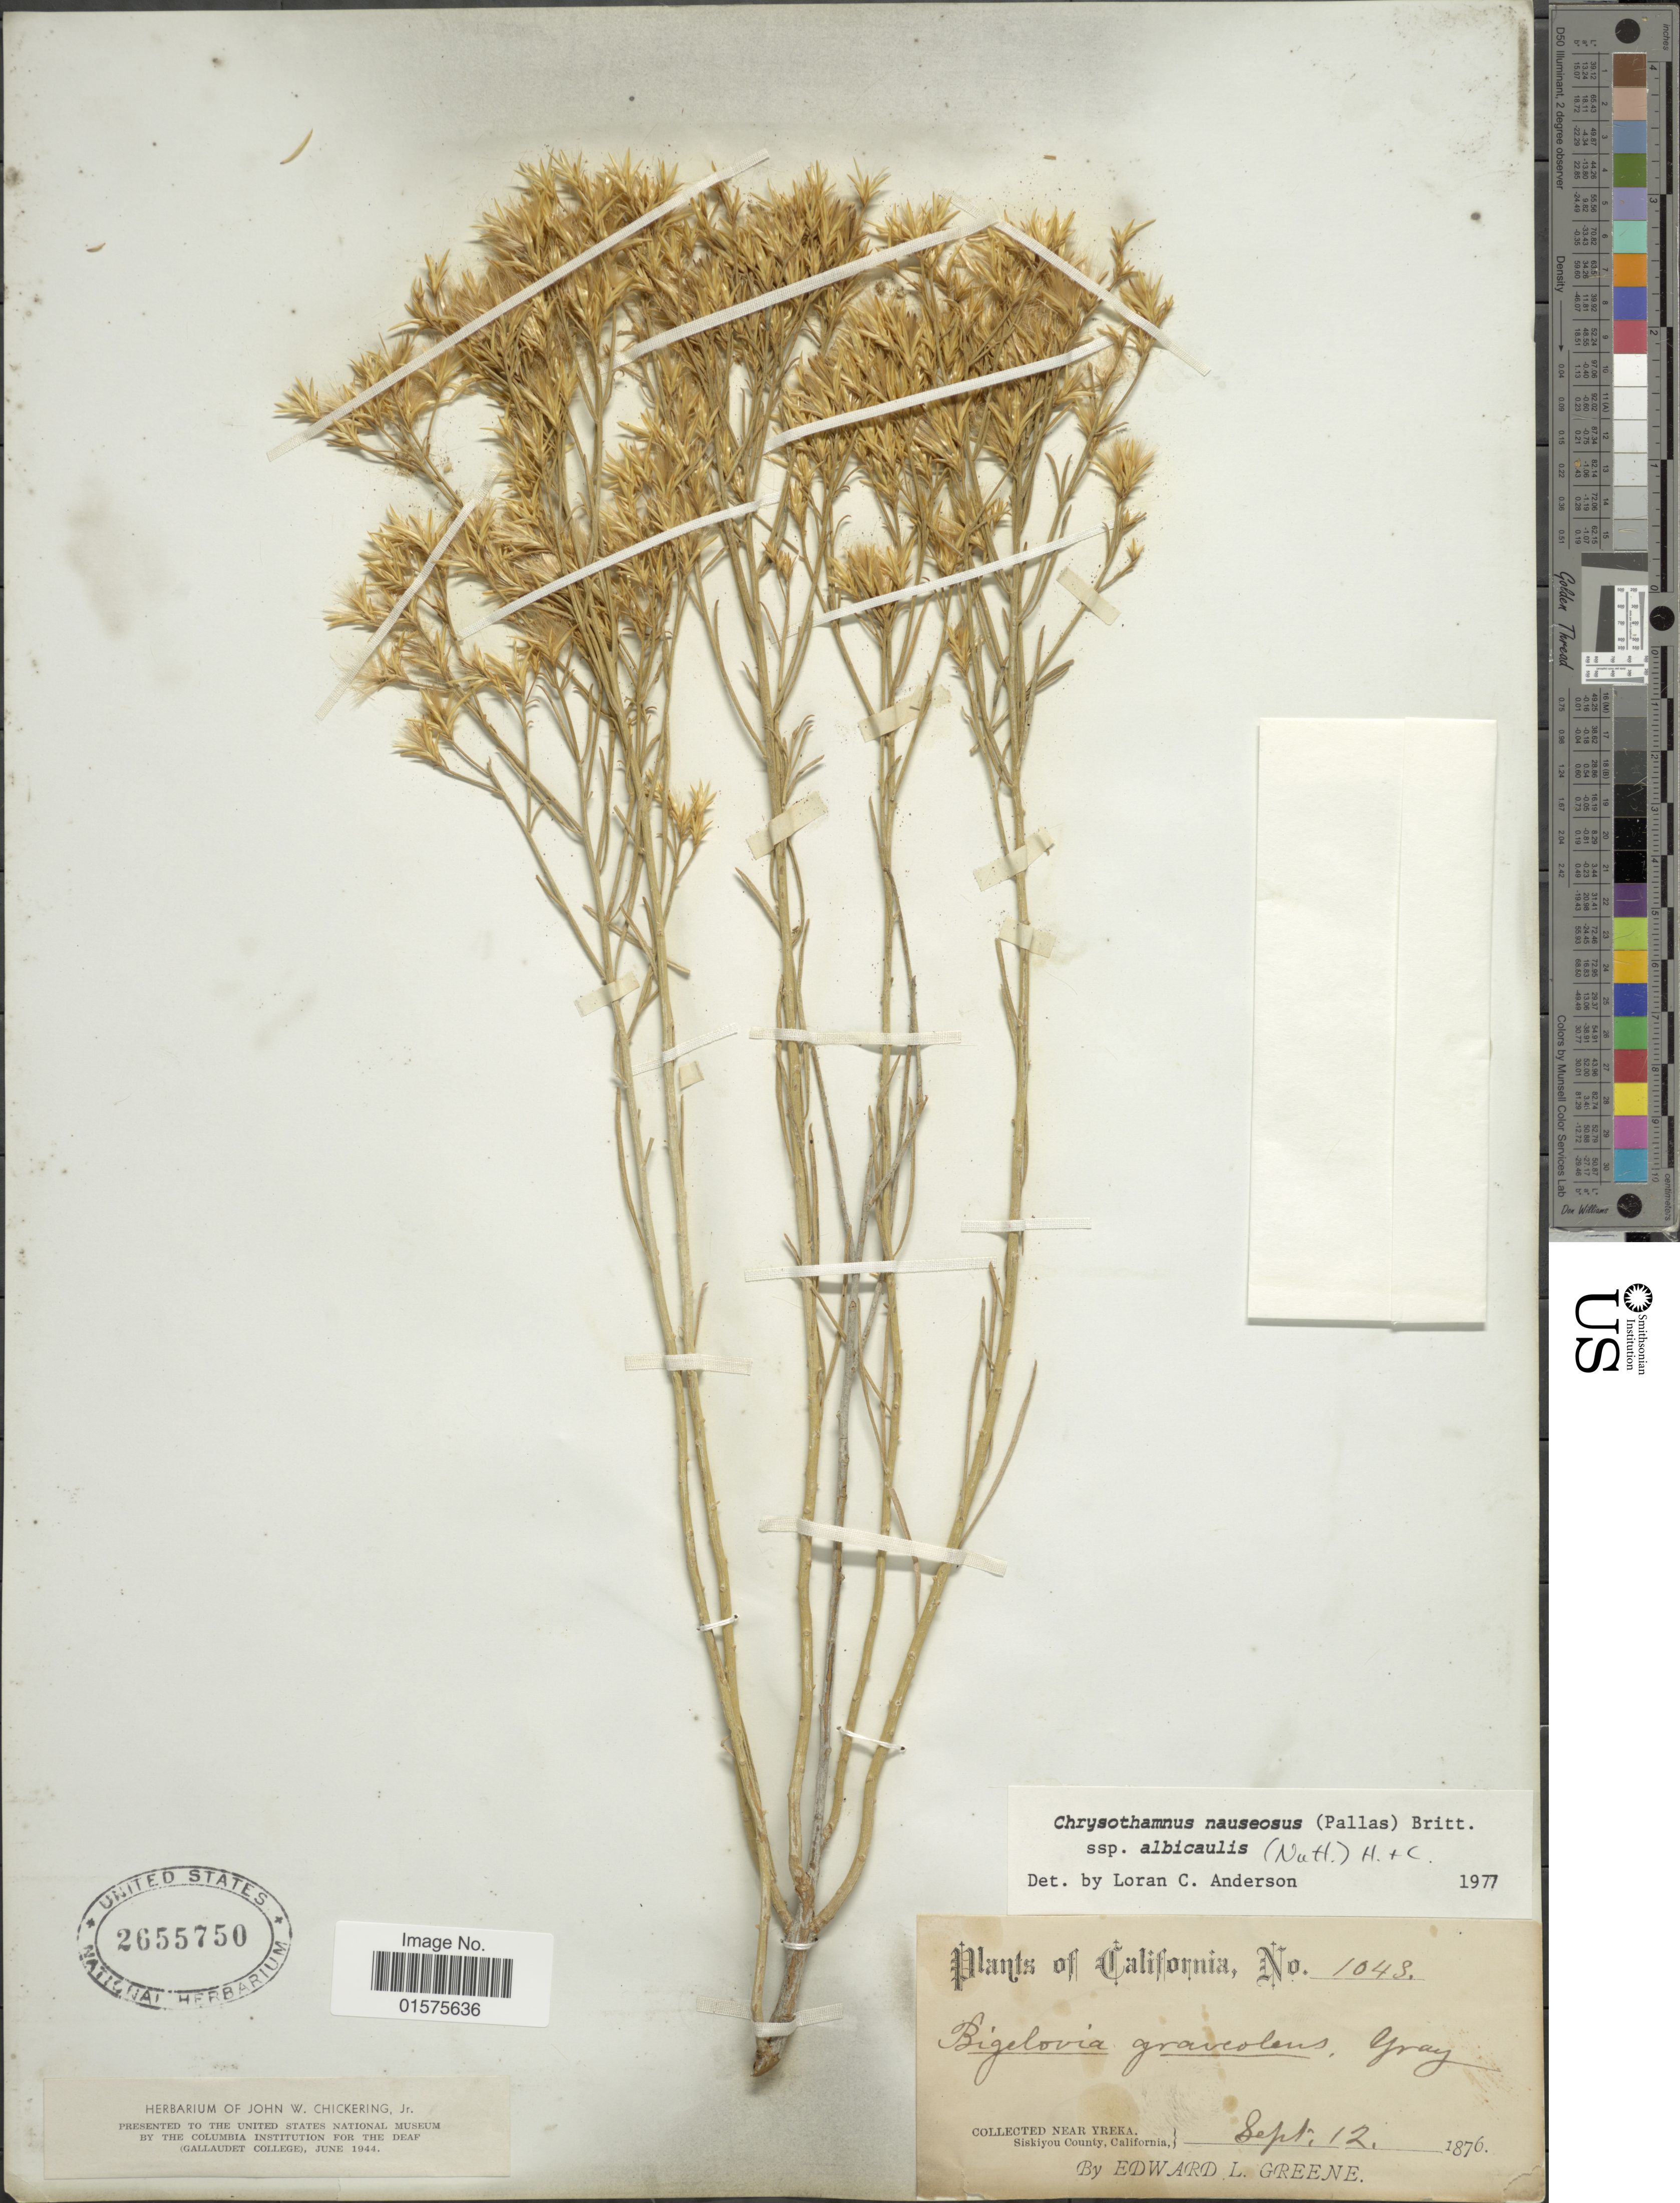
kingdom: Plantae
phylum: Tracheophyta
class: Magnoliopsida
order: Asterales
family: Asteraceae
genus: Ericameria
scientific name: Ericameria nauseosa var. speciosa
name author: (Nutt.) G.L. Nesom & G.I. Baird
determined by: Urbatsch, Lowell E., Curator (LSU), Louisiana State University (UNITED STATES)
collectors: E. L. Greene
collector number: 1048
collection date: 1876-09-12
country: United States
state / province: California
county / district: Siskiyou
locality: Near Yreka. Siskiyou County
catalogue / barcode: US 2655750